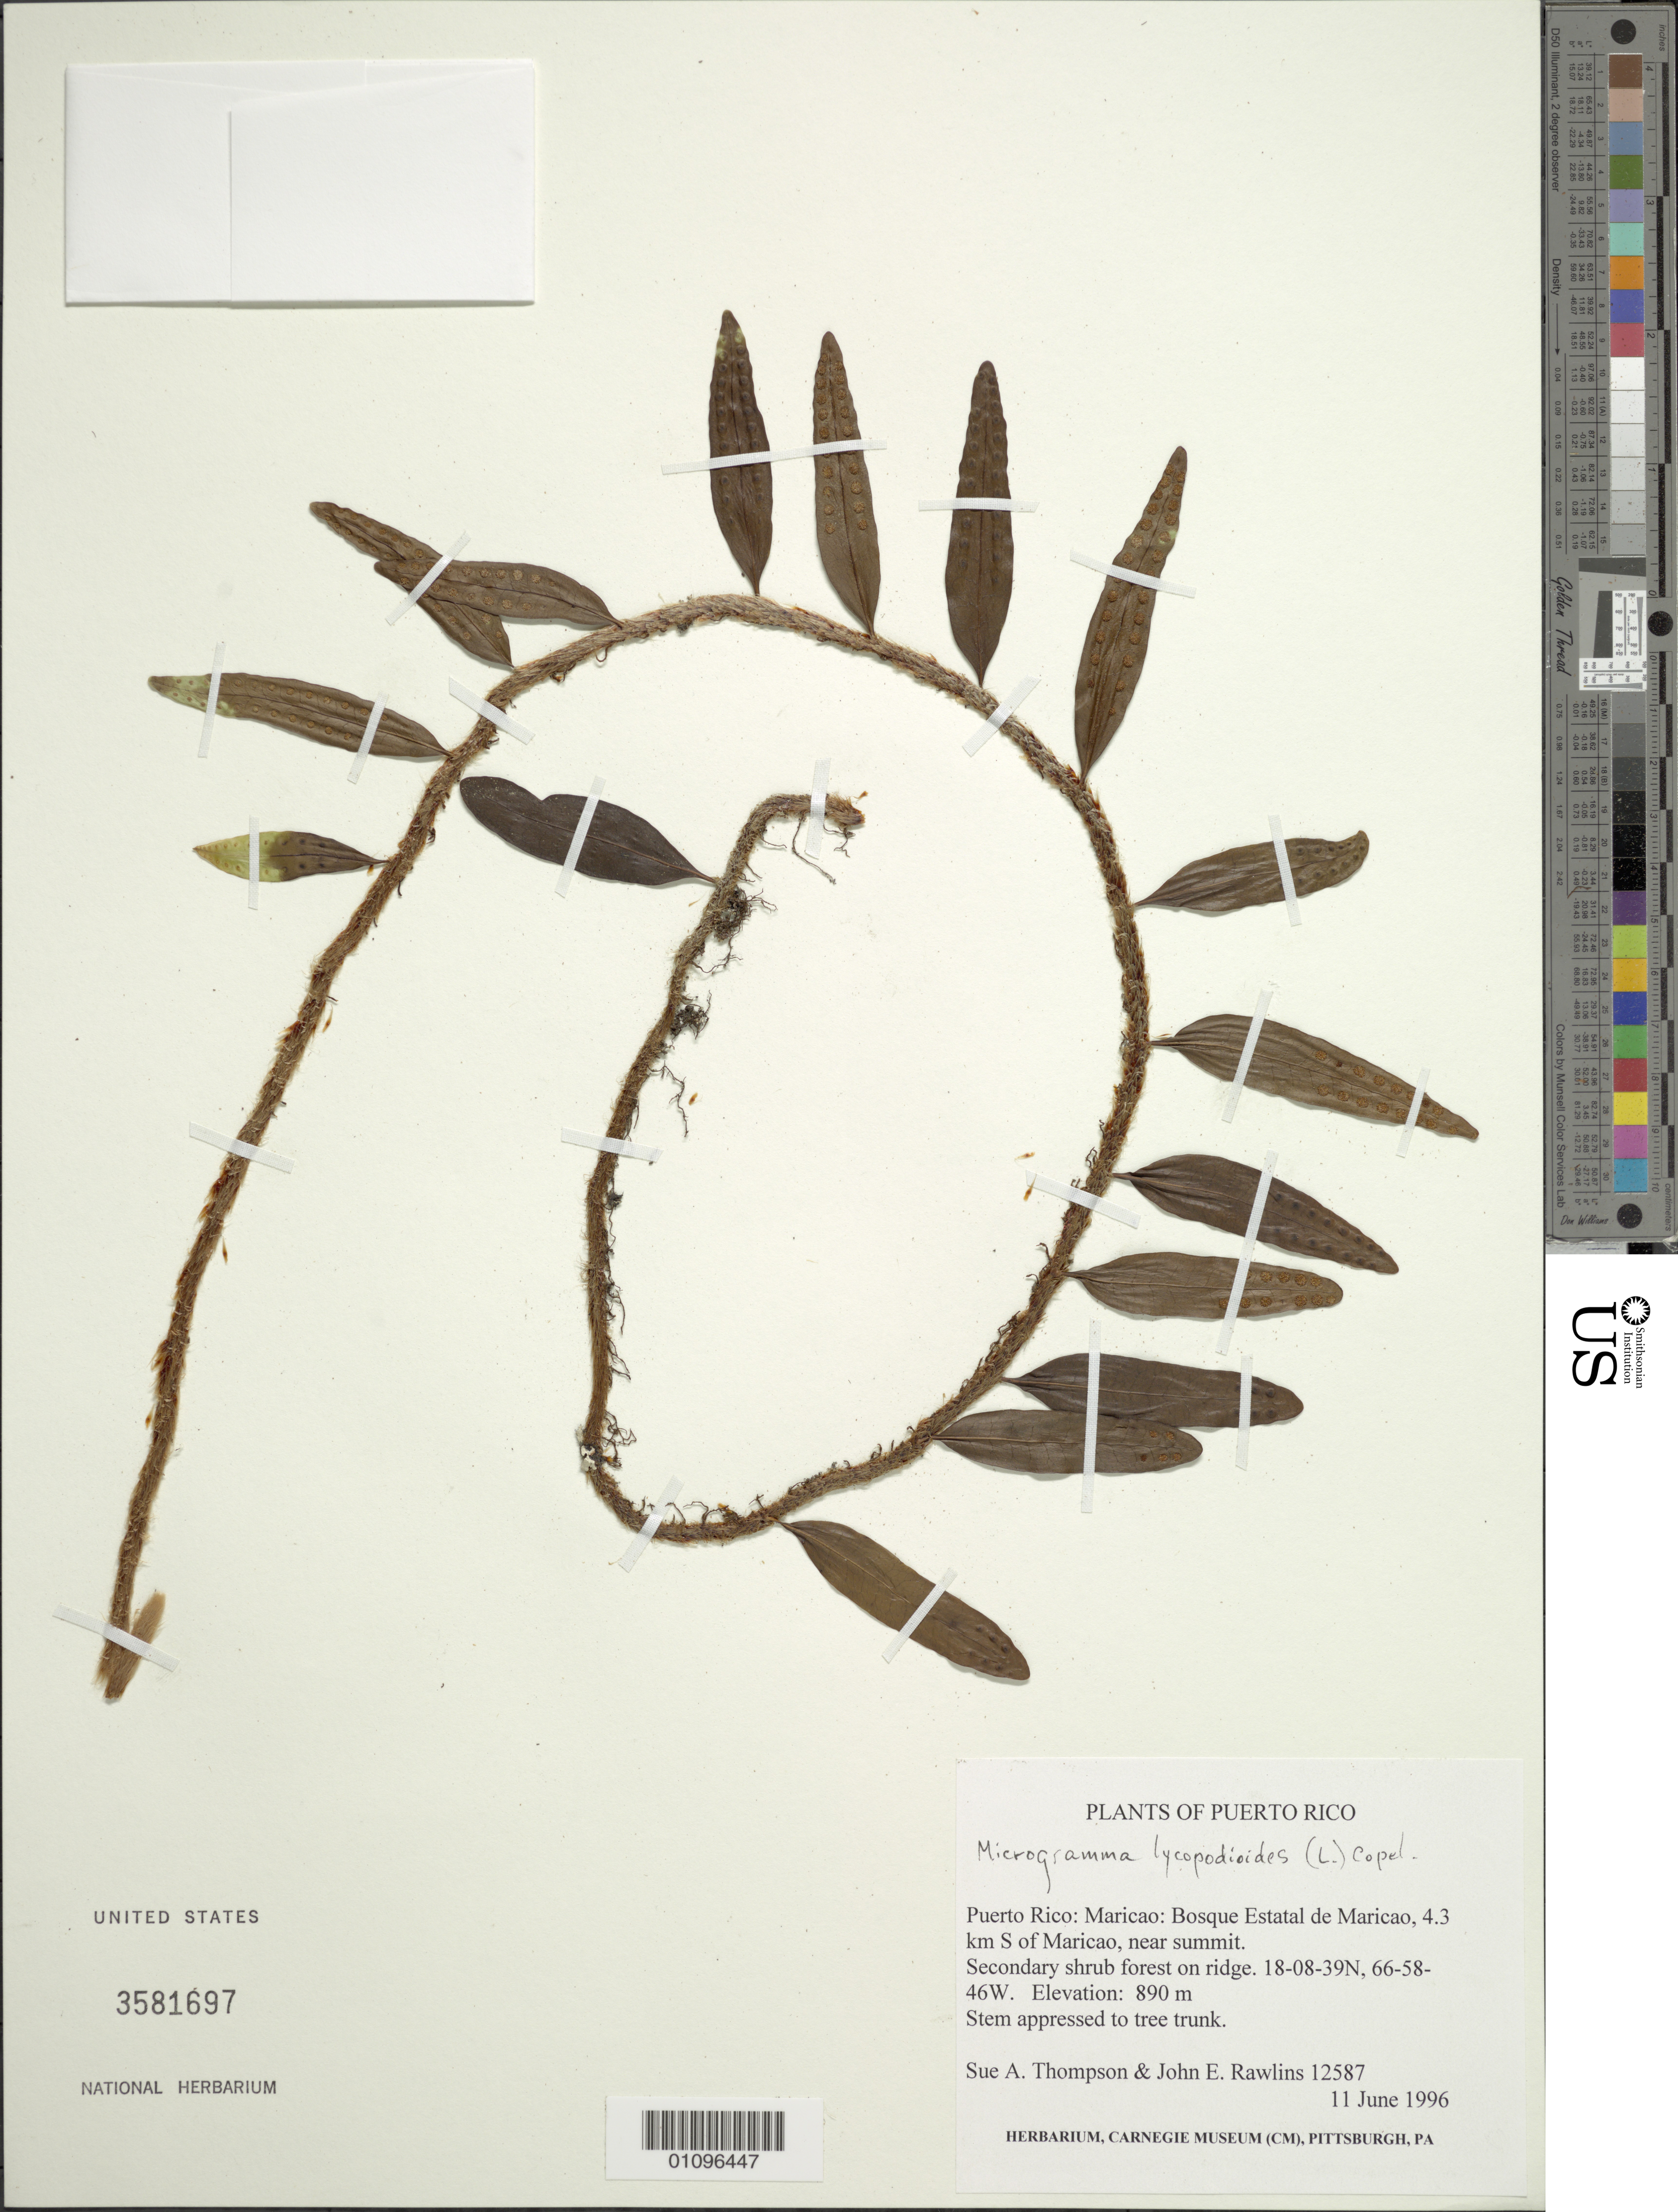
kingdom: Plantae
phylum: Tracheophyta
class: Polypodiopsida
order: Polypodiales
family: Polypodiaceae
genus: Microgramma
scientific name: Microgramma lycopodioides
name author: (L.) Copel.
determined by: McKee, G. S., (US), NMNH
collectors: S. A. Thompson & J. Rawlins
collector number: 12587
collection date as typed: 11 Jun 1996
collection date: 1996-06-11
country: Puerto Rico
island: Puerto Rico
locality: Maricao; Bosque Estatal de Maricao, 4.3 km S of Maricao, near summit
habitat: Secondary shrub forest on ridge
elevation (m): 890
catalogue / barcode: US 3581697